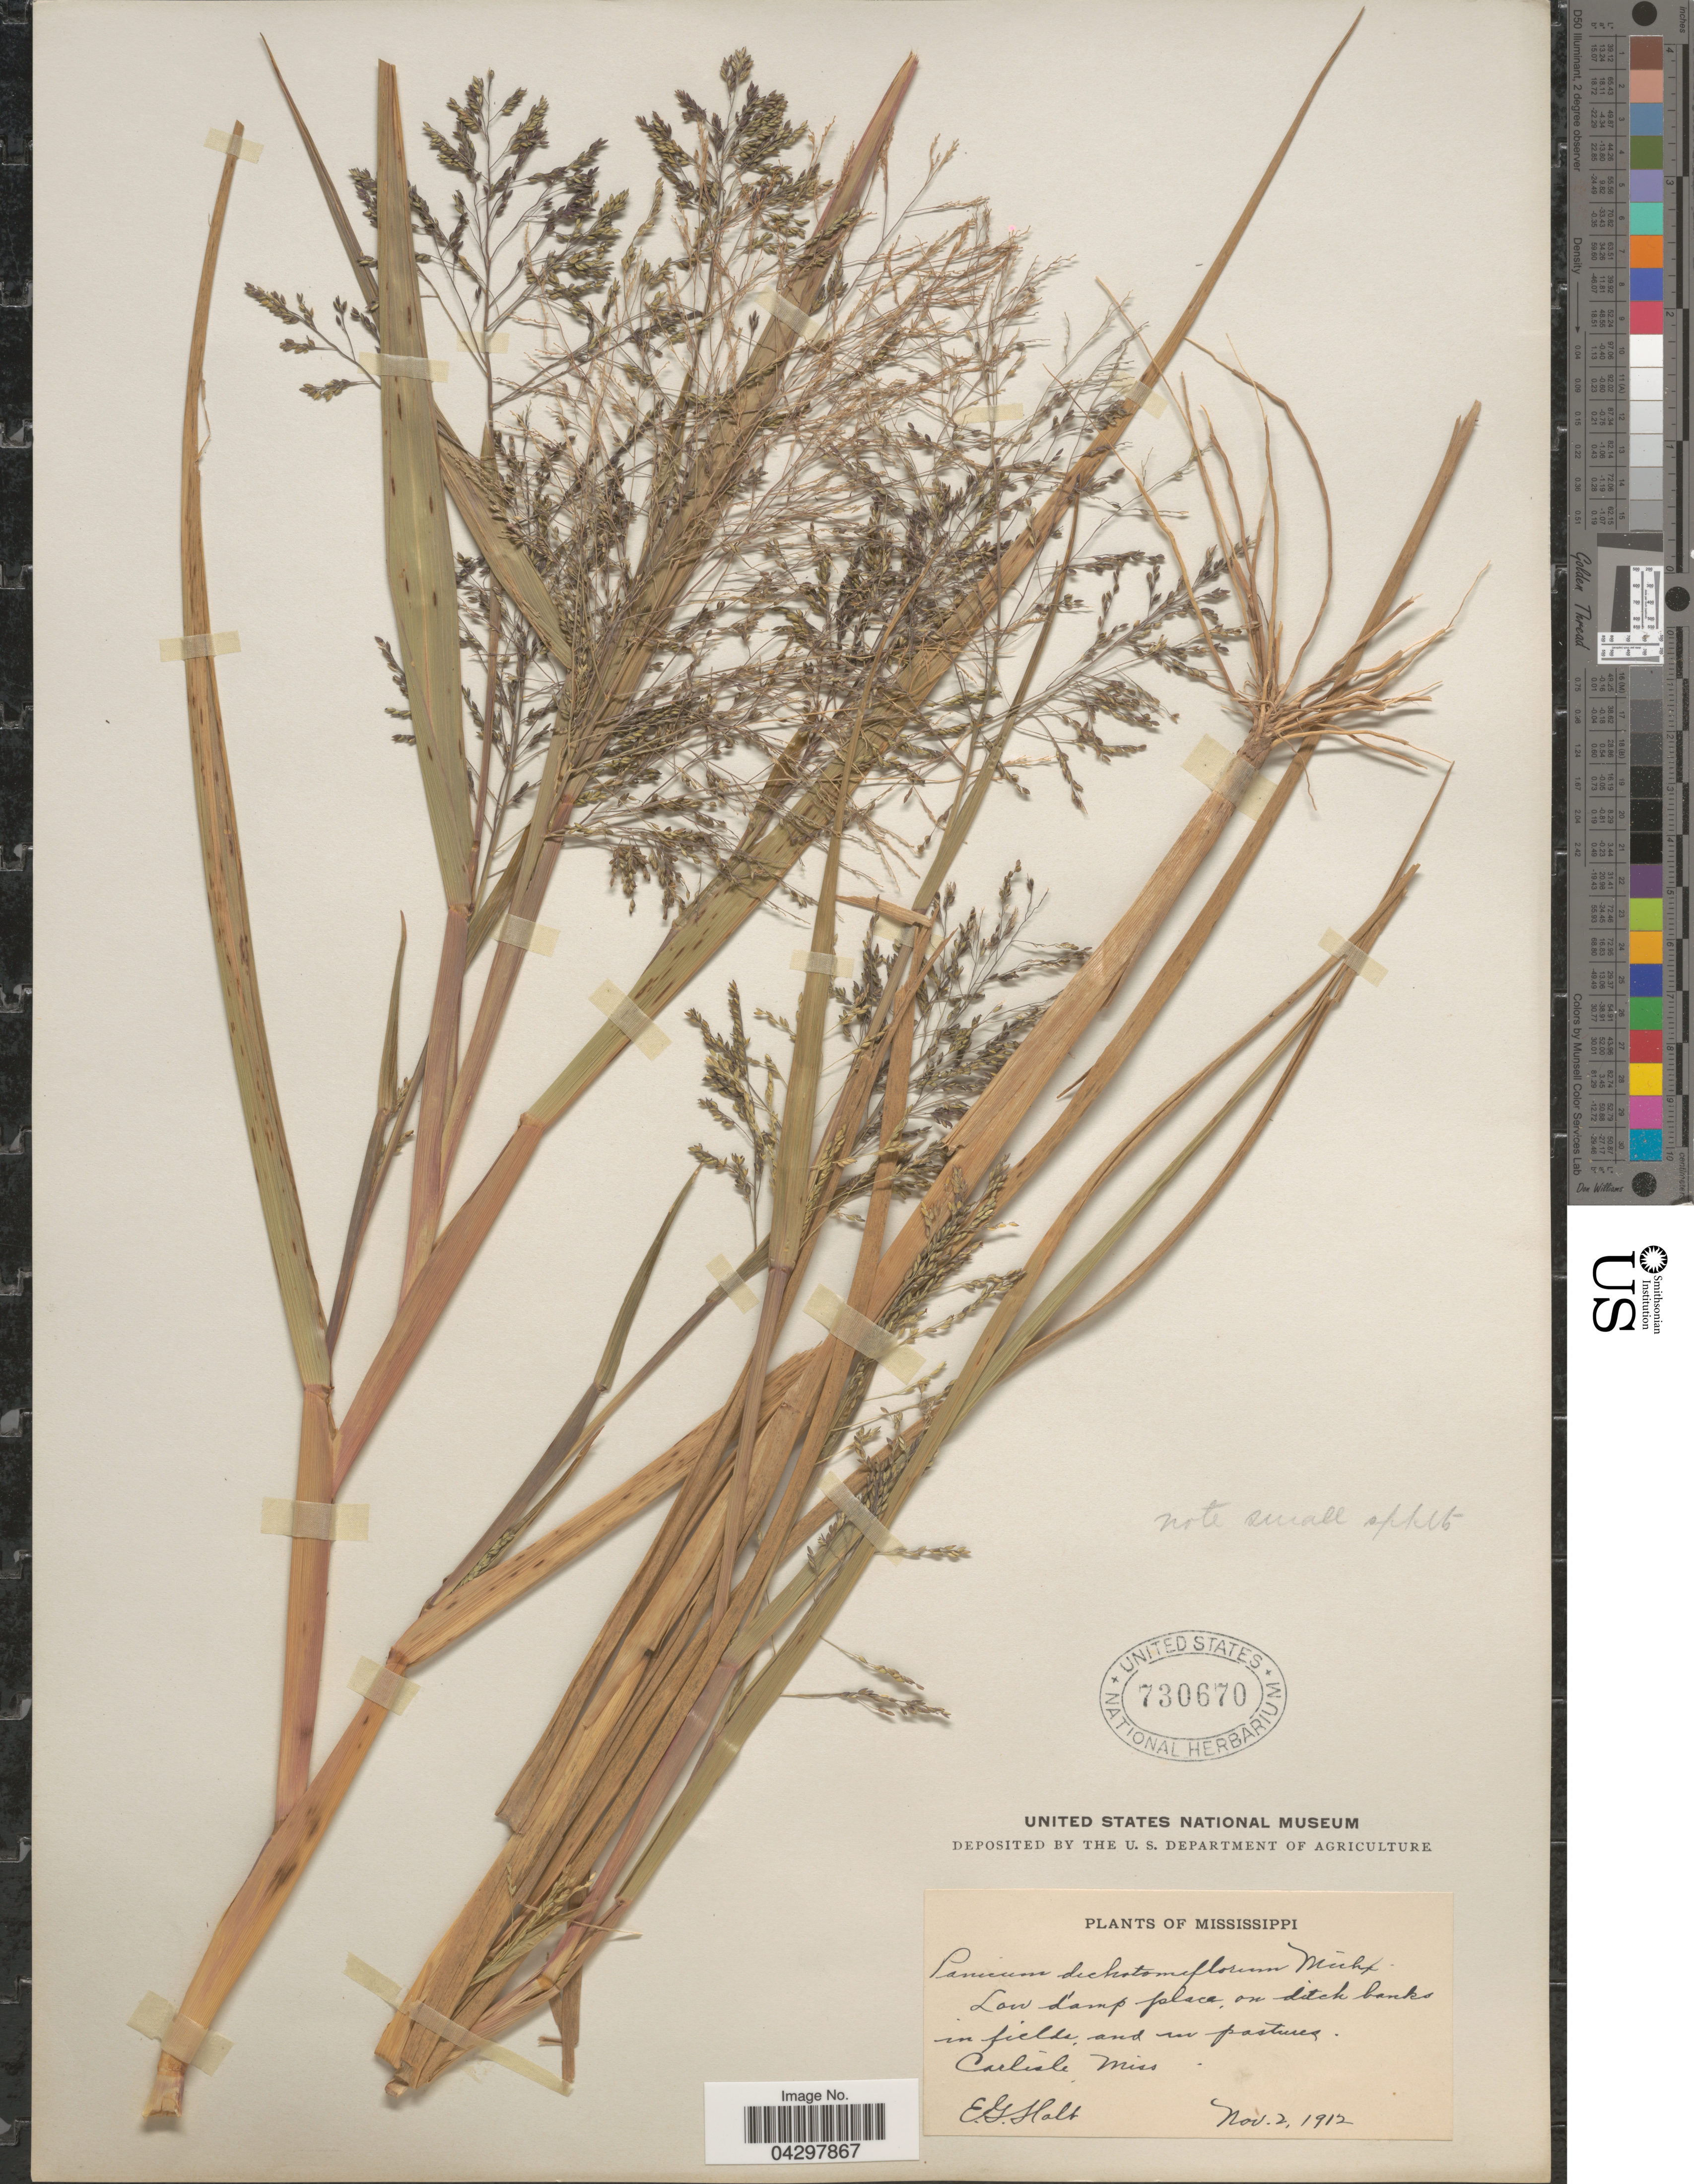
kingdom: Plantae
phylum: Tracheophyta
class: Liliopsida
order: Poales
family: Poaceae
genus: Panicum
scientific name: Panicum dichotomiflorum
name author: Michx.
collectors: E. G. Holt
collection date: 1912-11-02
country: United States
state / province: Mississippi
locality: Carlisle.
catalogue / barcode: US 730670